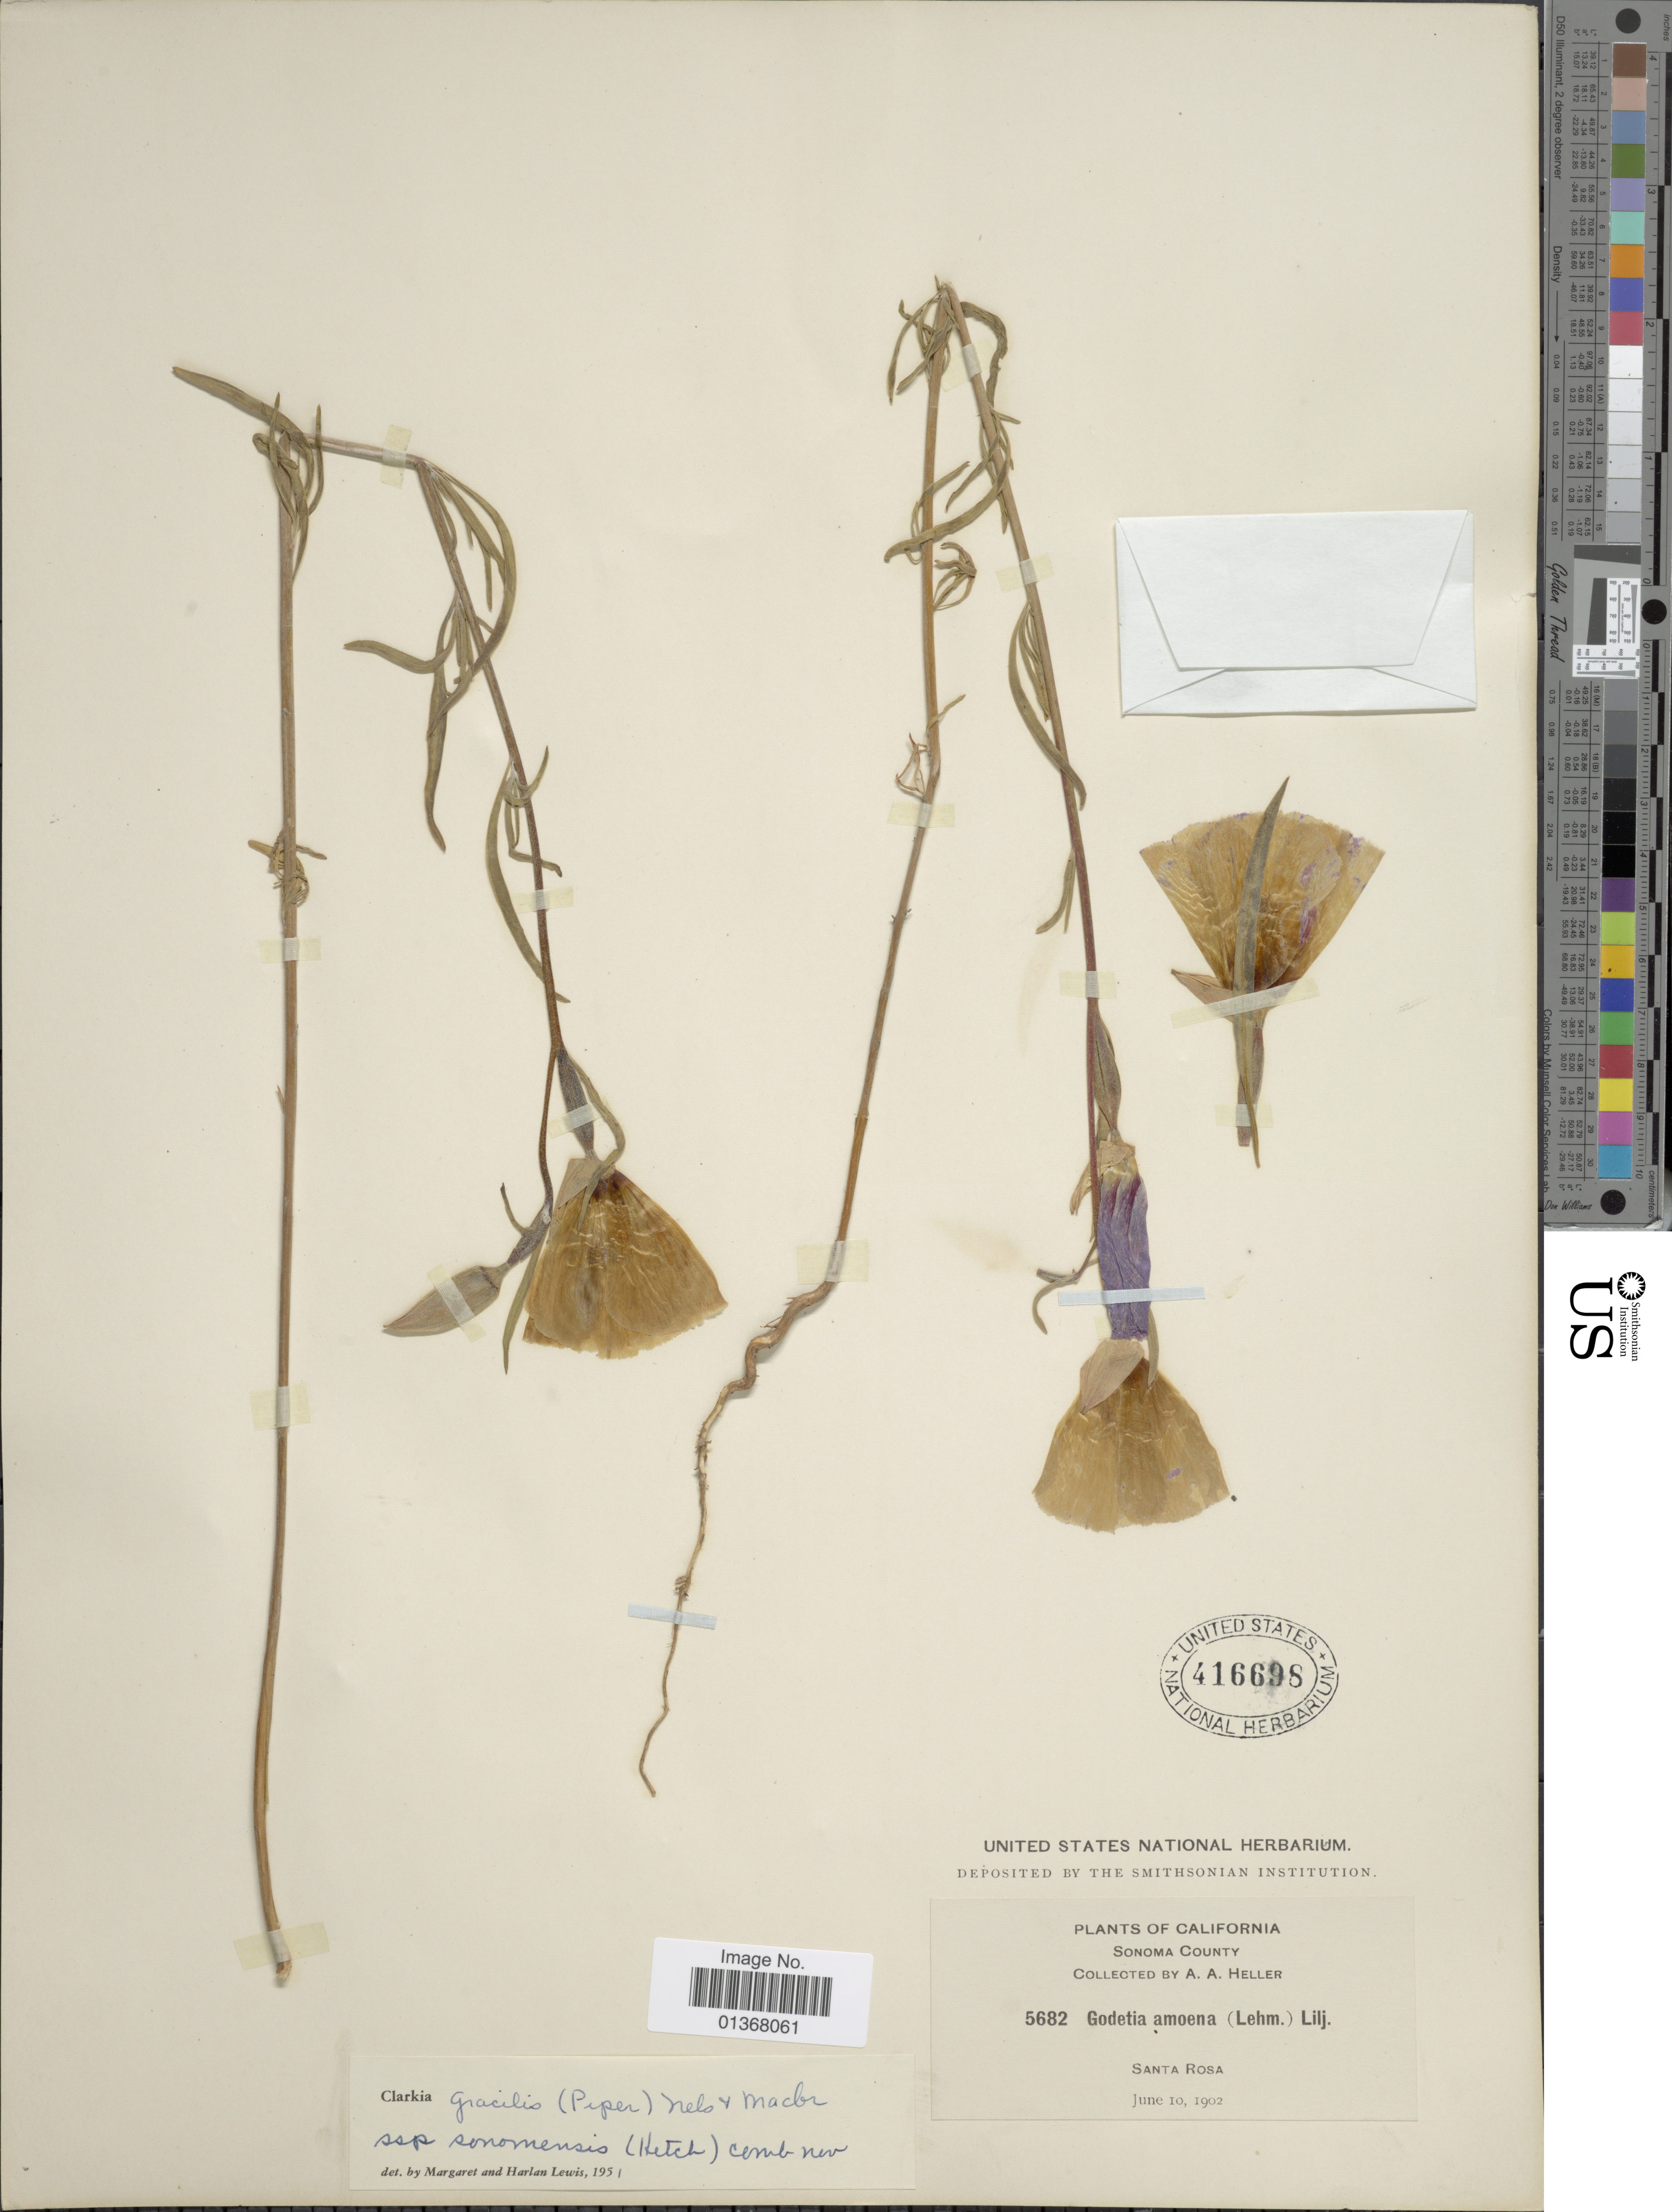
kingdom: Plantae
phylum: Tracheophyta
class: Magnoliopsida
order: Myrtales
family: Onagraceae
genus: Clarkia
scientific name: Clarkia gracilis subsp. sonomensis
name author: (C.L. Hitchc.) F. H. Lewis & M.E. Lewis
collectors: A. A. Heller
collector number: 5682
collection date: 1902-06-10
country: United States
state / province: California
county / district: Sonoma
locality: Sonoma County, Santa Rosa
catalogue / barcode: US 416698